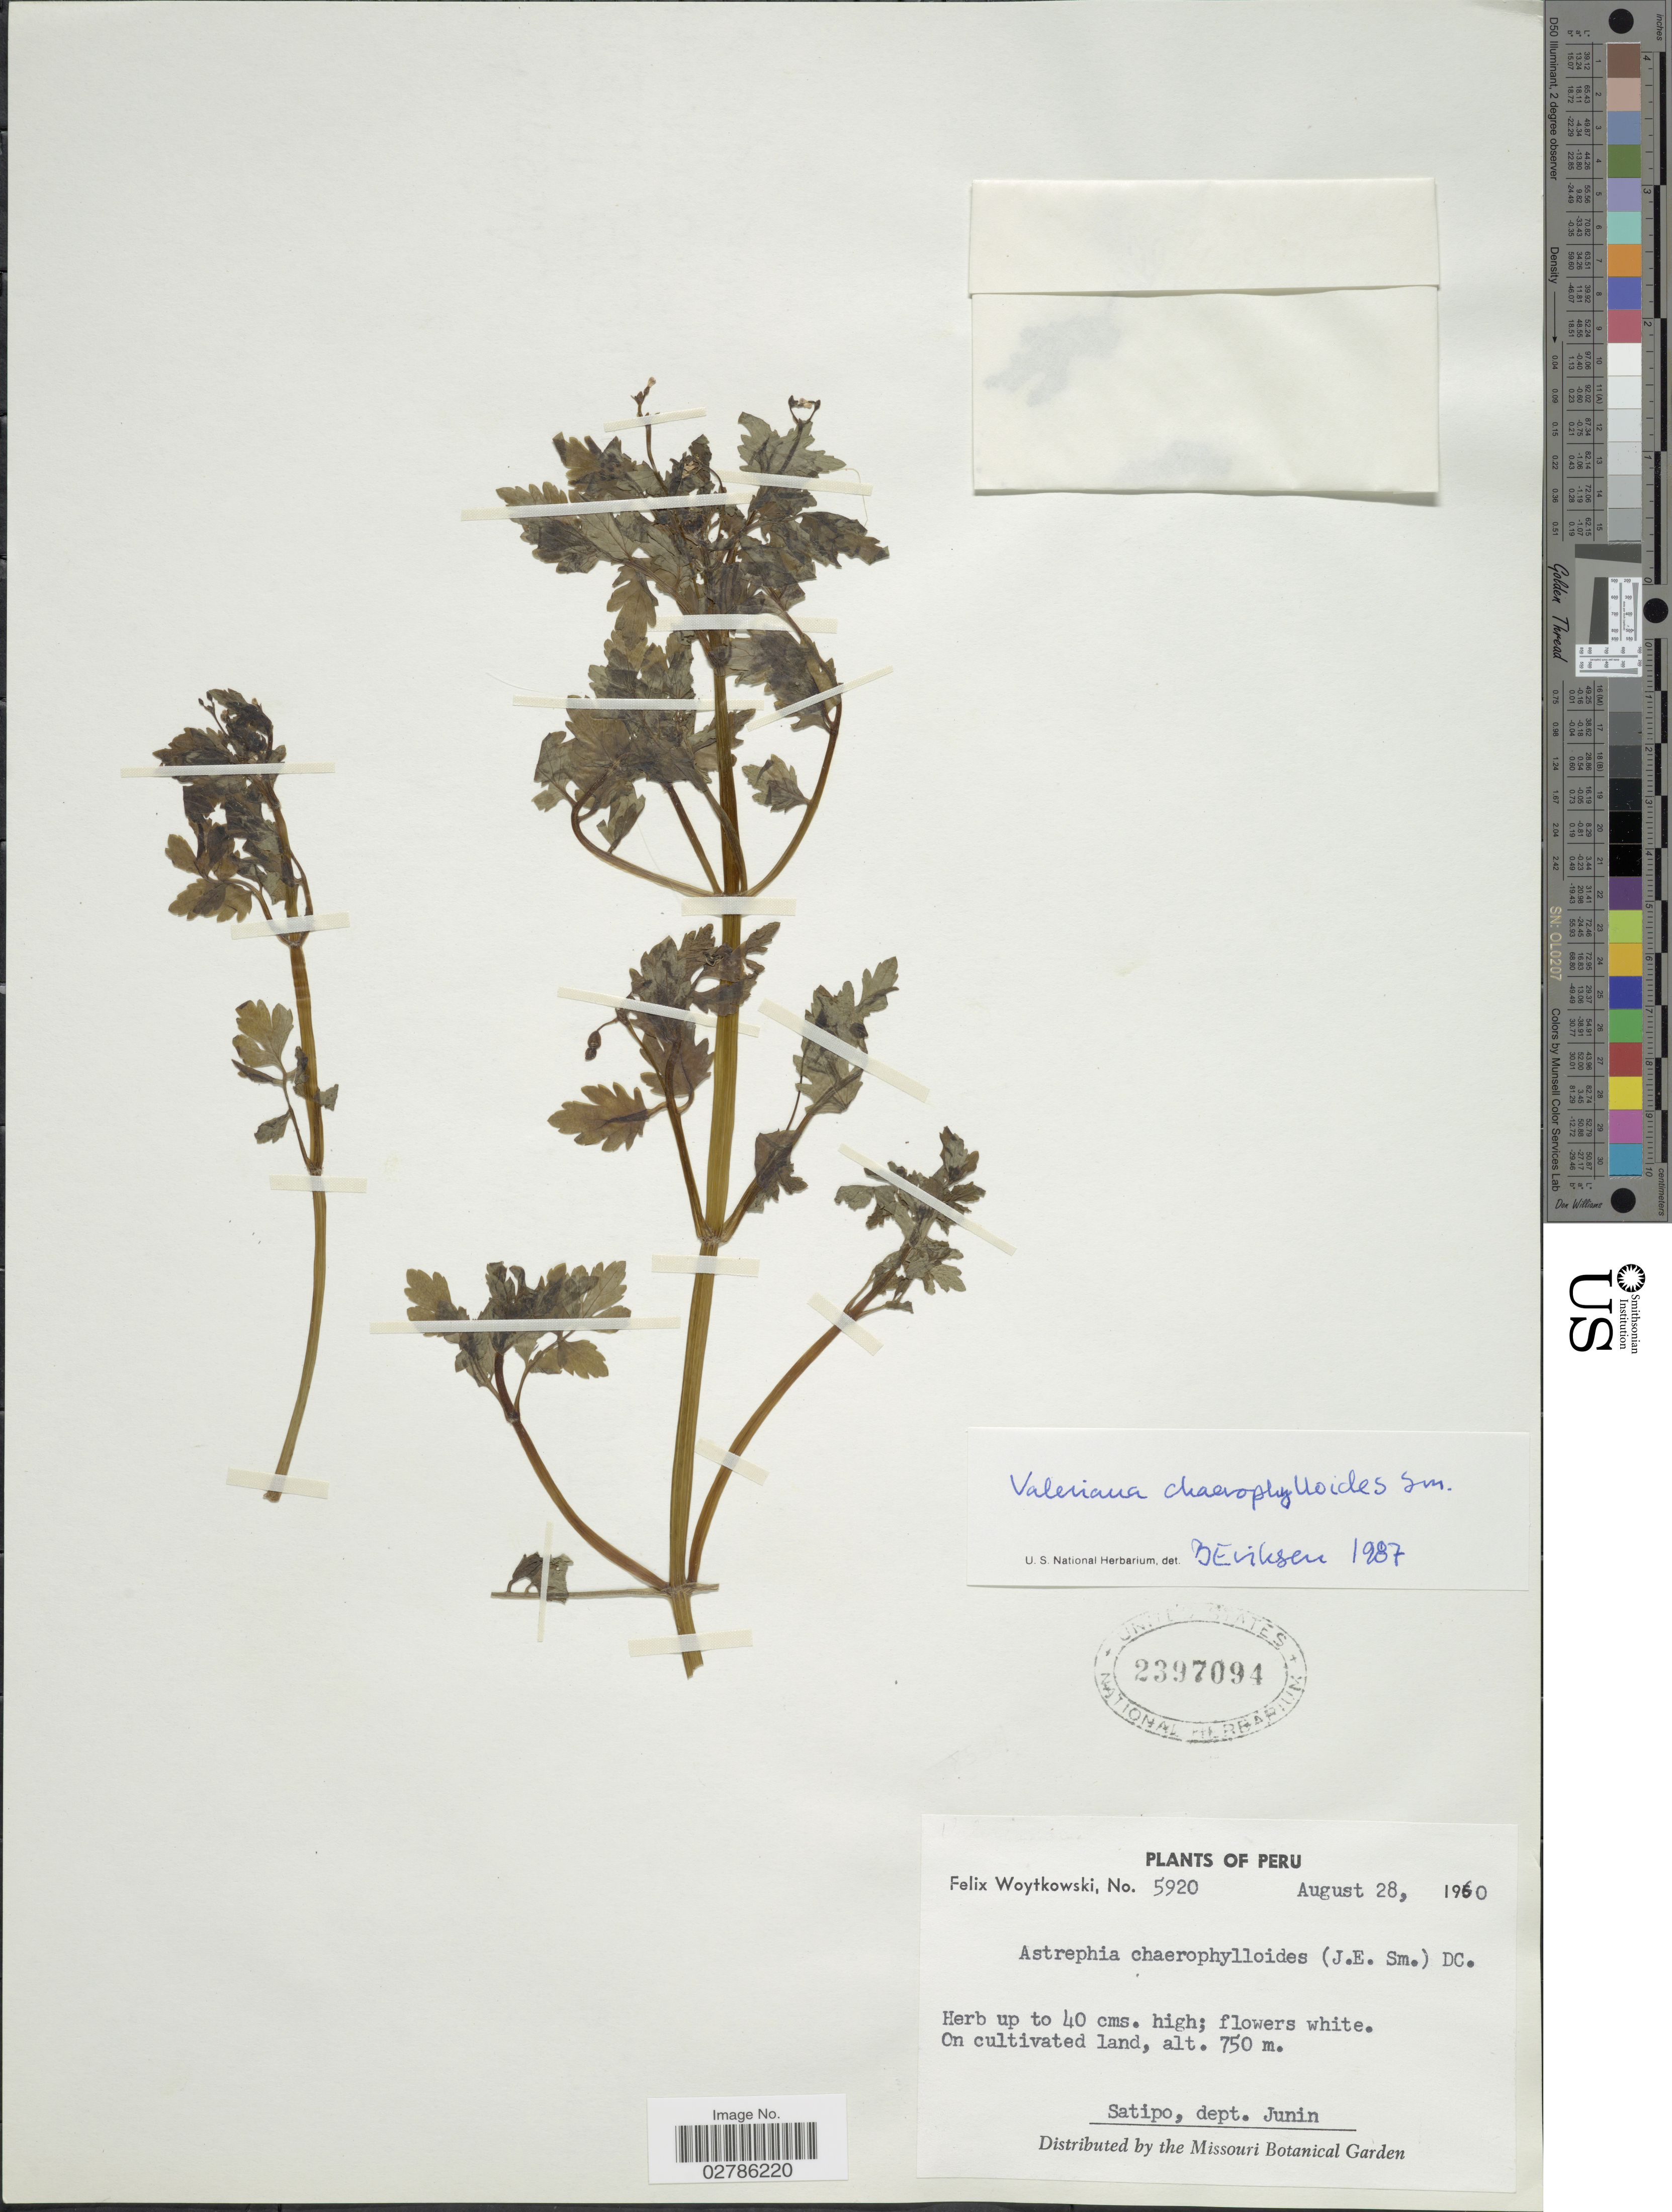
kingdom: Plantae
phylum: Tracheophyta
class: Magnoliopsida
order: Dipsacales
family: Caprifoliaceae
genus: Astrephia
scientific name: Astrephia chaerophylloides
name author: (Sm.) DC.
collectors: F. Woytkowski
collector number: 5920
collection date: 1960-08-28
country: Peru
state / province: Junín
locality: On cultivated land, Satipo, Dept. Junin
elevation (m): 750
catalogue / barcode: US 2397094